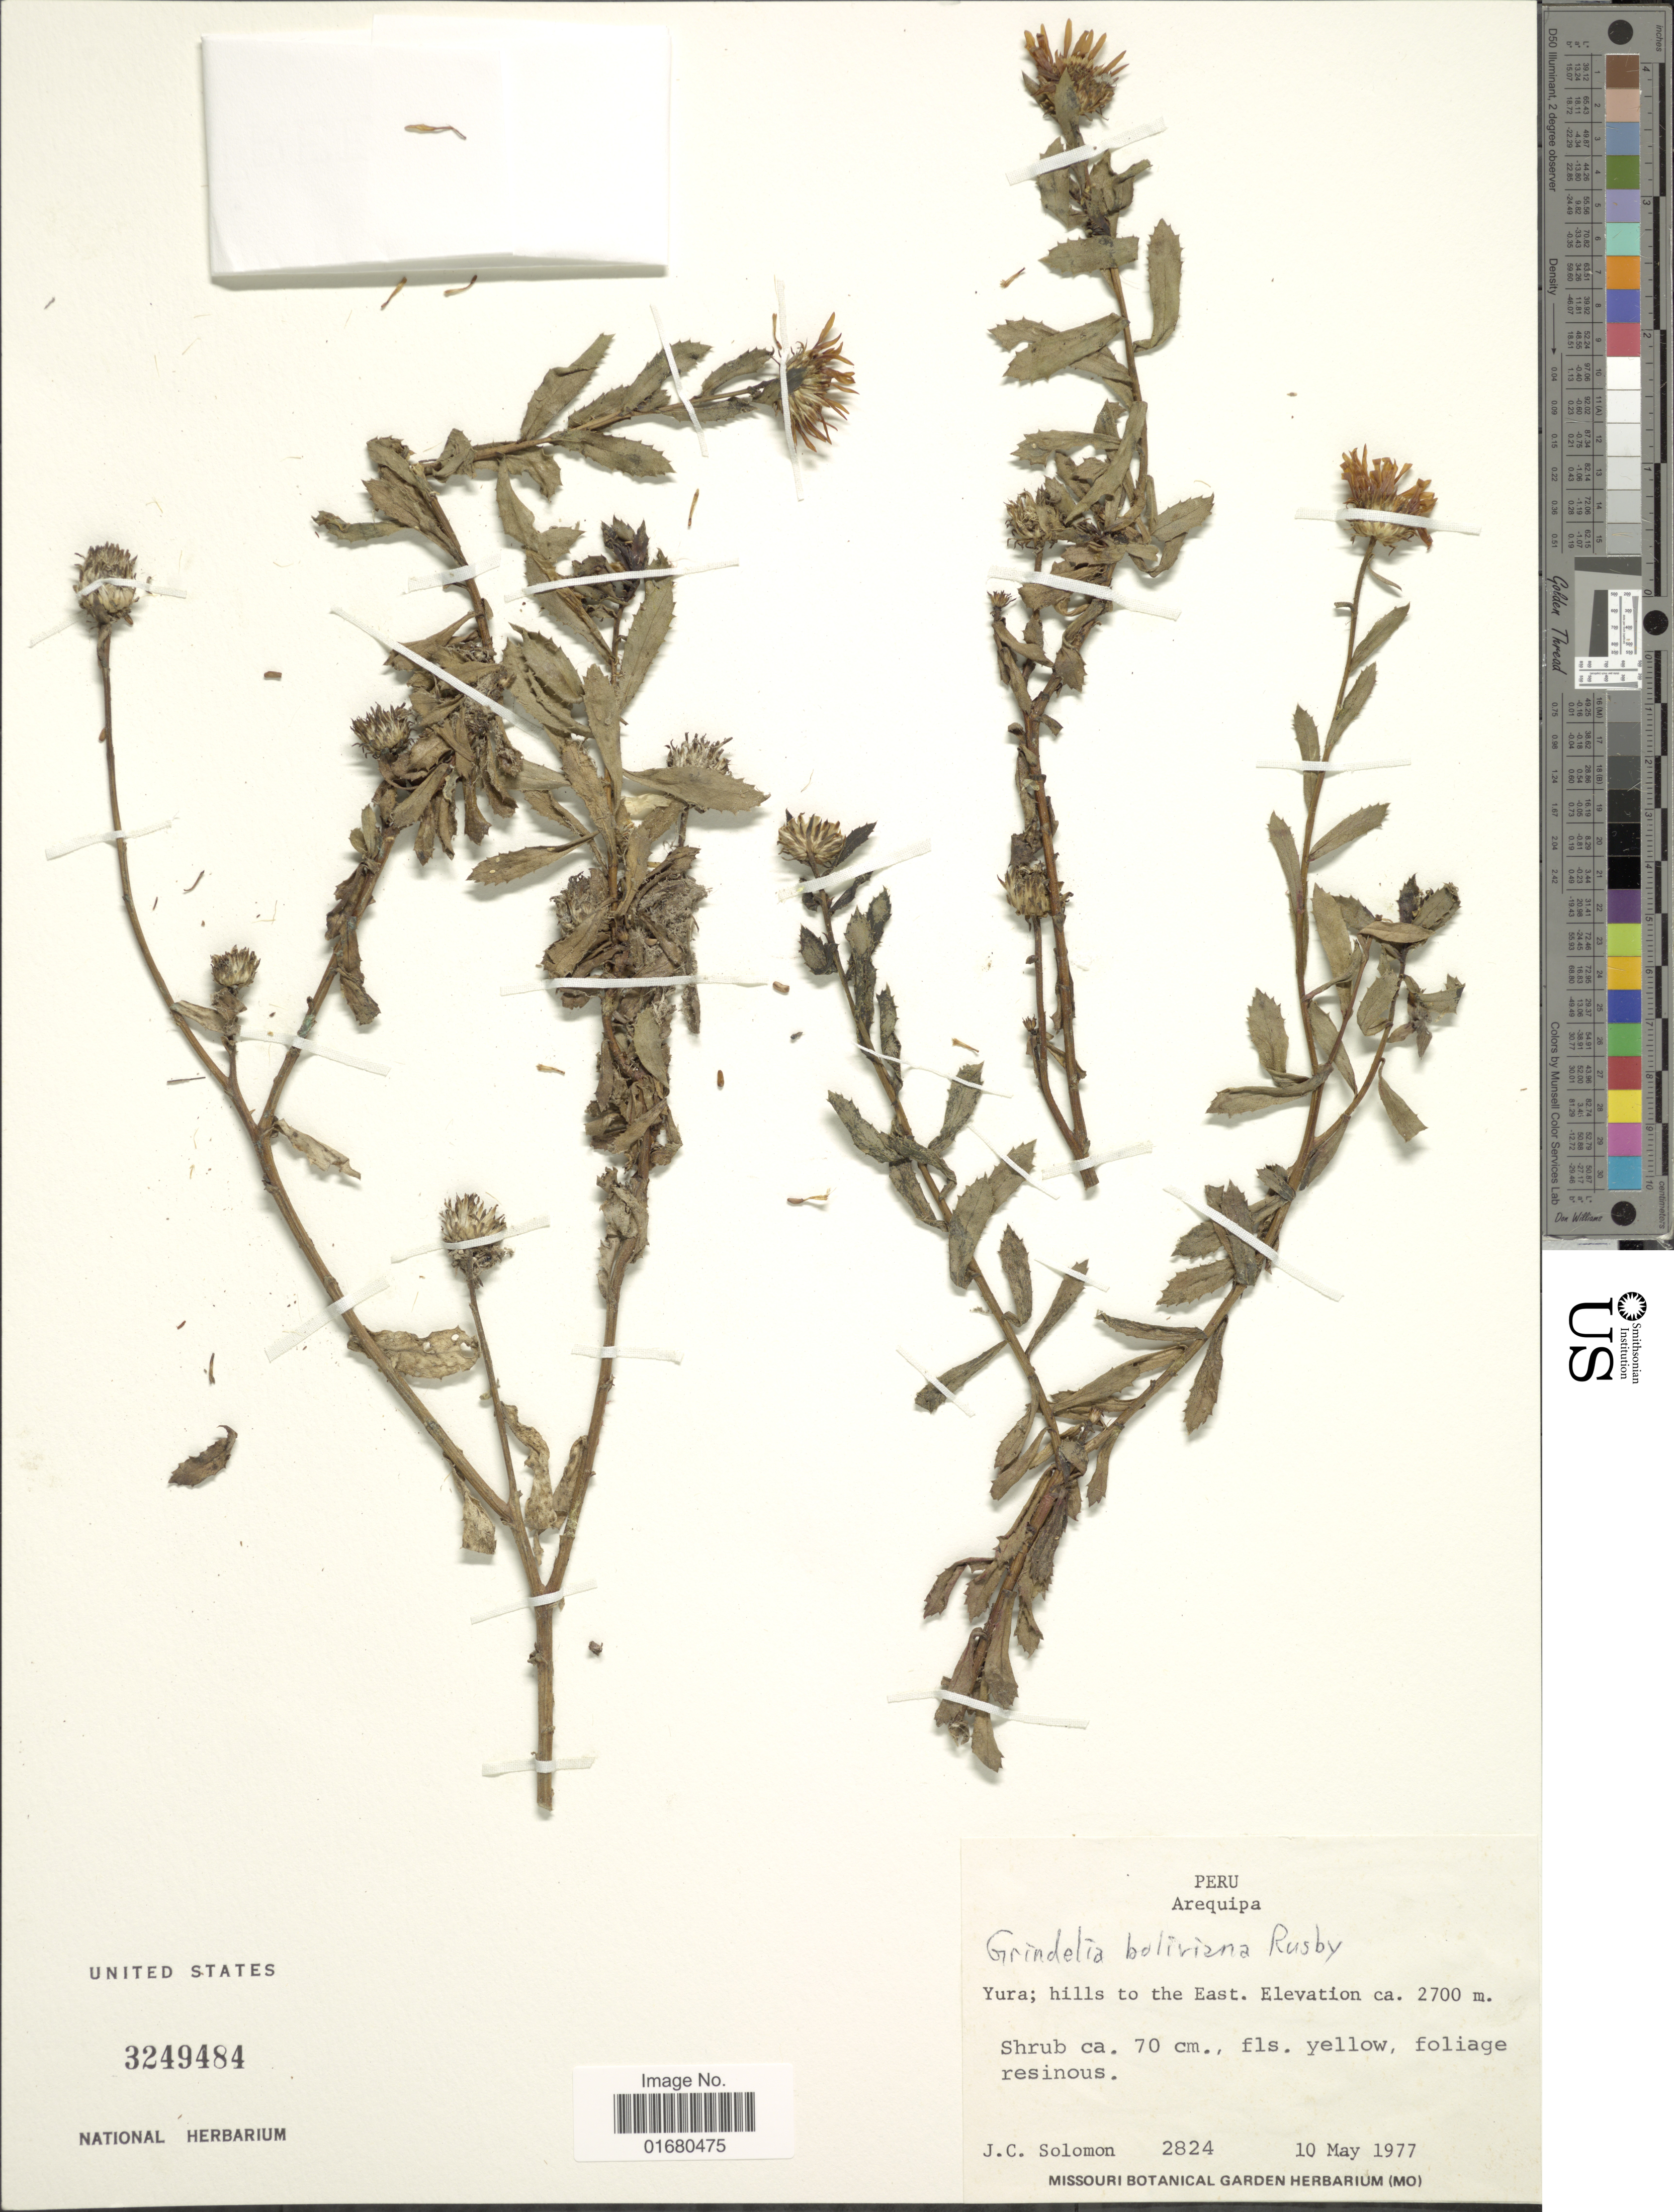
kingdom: Plantae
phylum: Tracheophyta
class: Magnoliopsida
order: Asterales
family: Asteraceae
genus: Grindelia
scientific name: Grindelia boliviana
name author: Rusby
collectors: J. C. Solomon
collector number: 2824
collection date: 1977-05-10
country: Peru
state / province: Arequipa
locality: Yura: hills to the East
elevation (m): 2700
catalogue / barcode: US 3249484